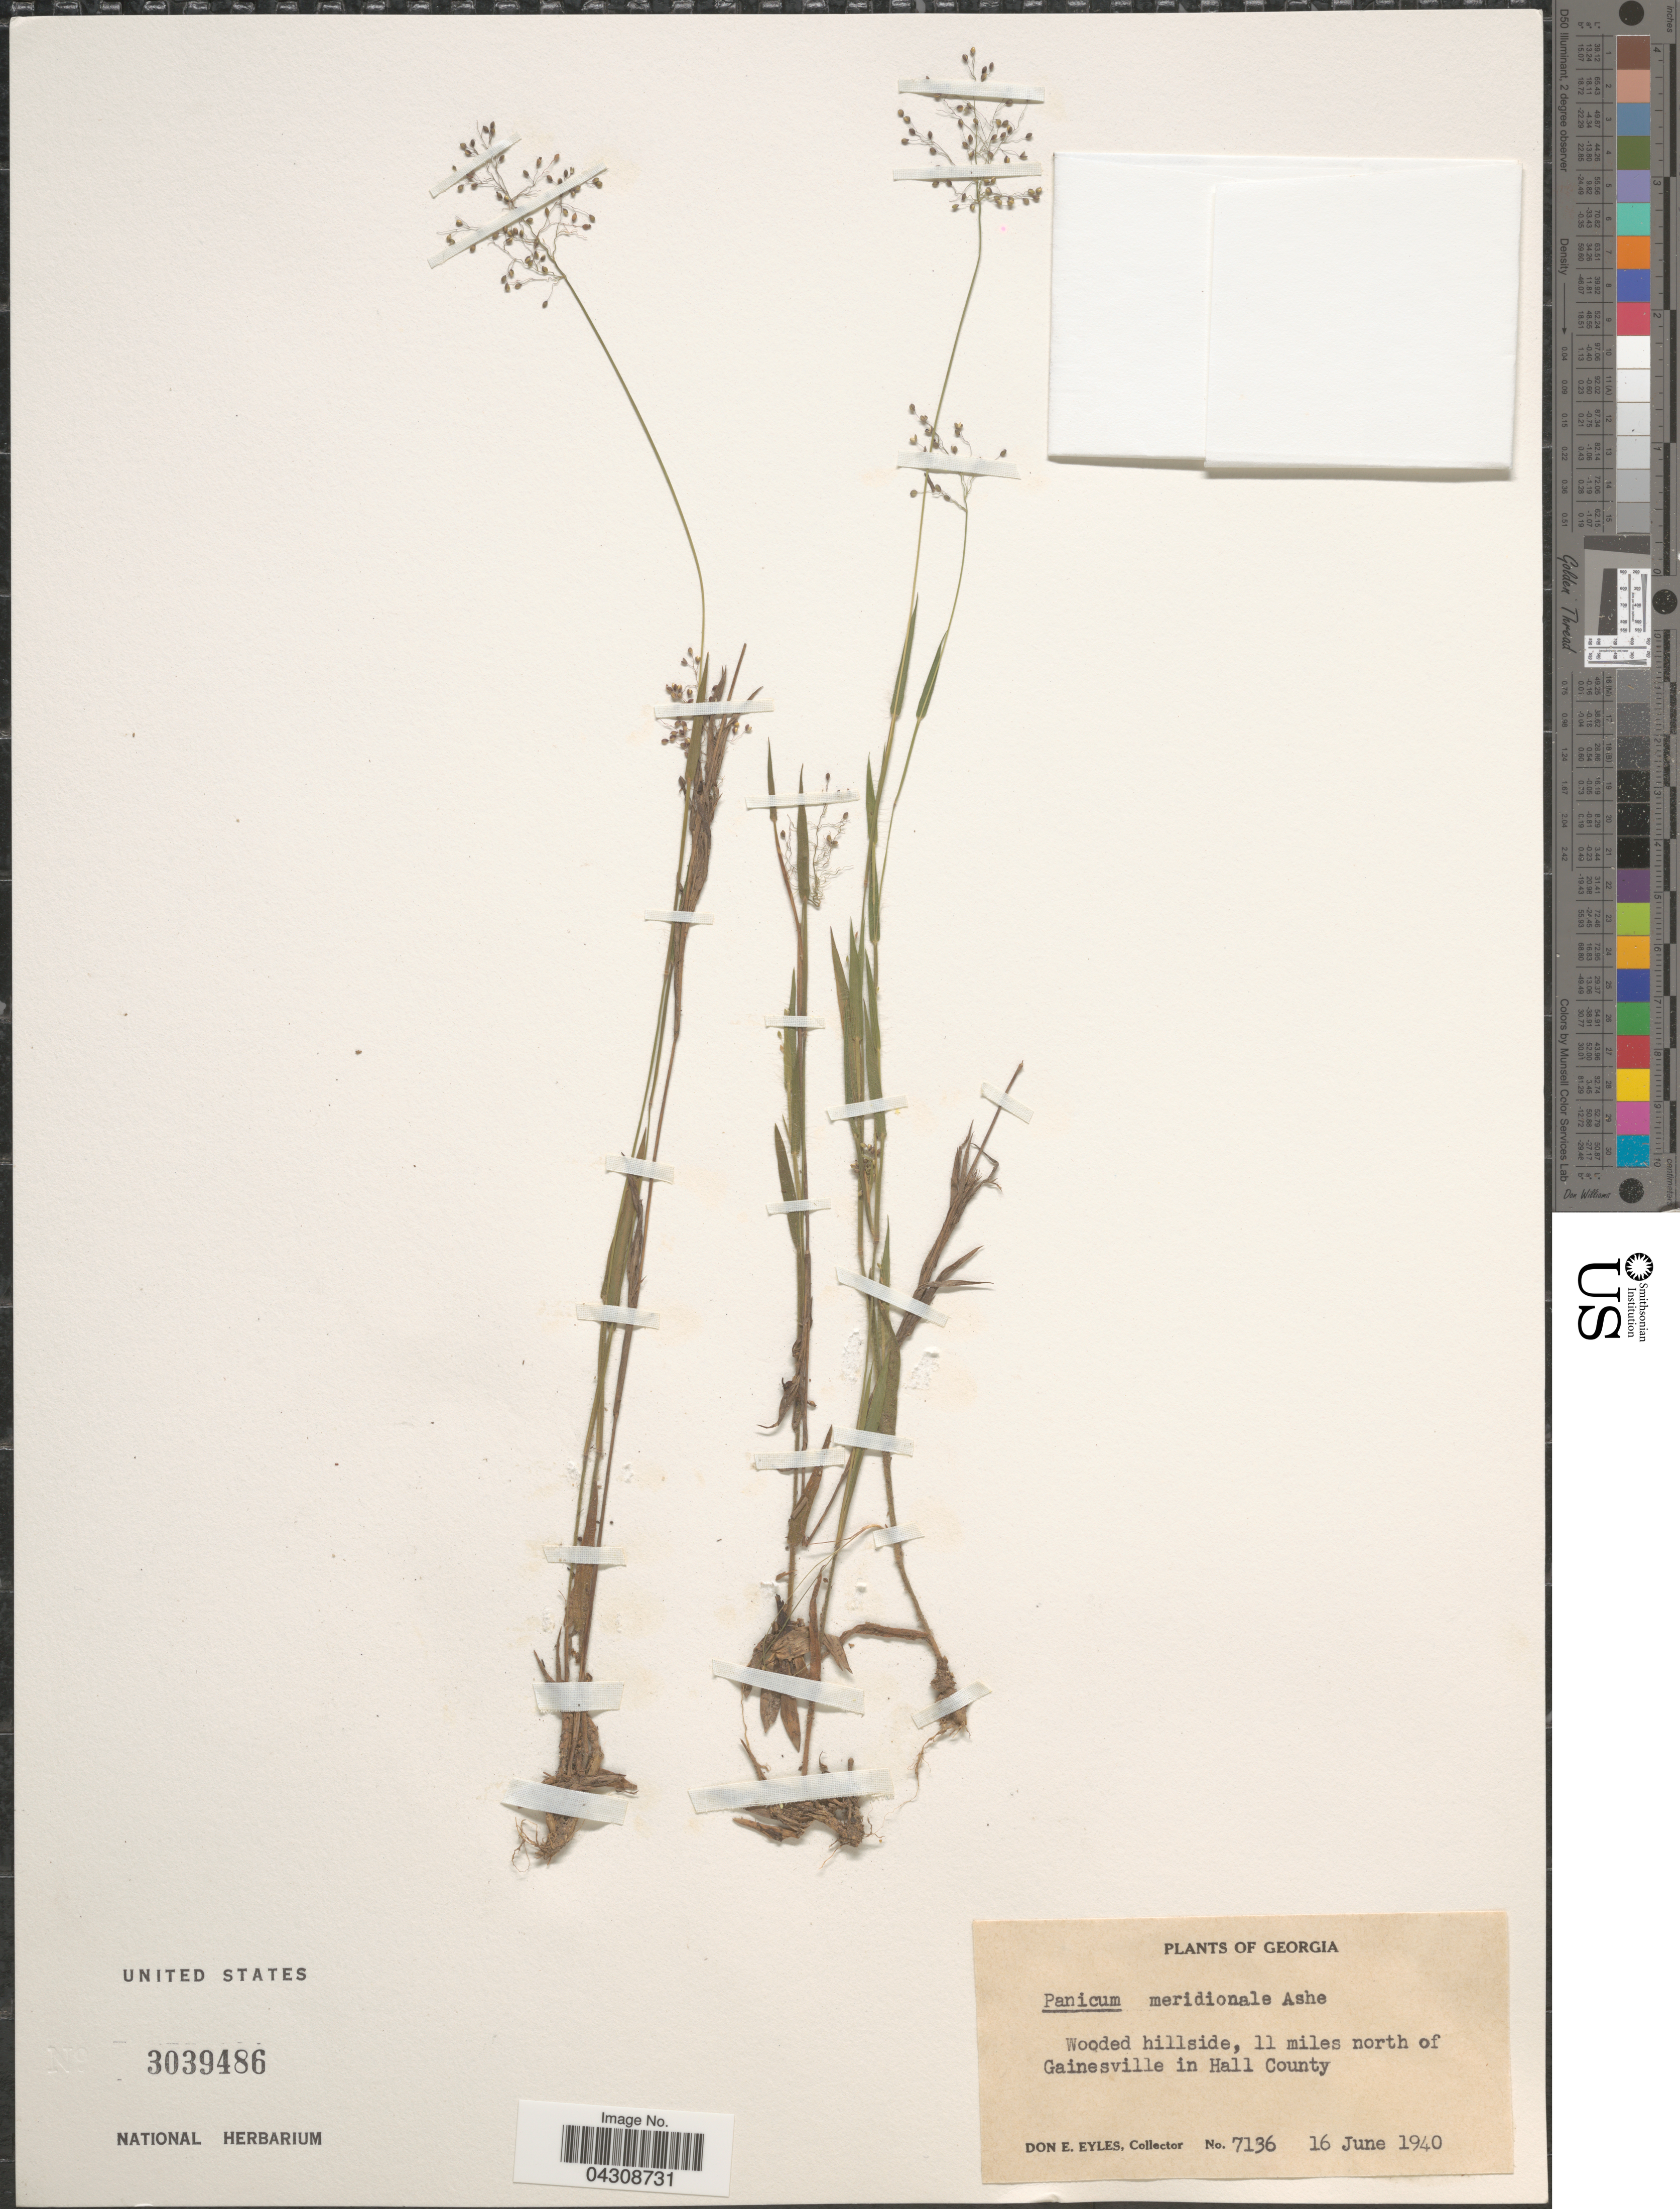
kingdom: Plantae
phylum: Tracheophyta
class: Liliopsida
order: Poales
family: Poaceae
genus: Dichanthelium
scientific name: Dichanthelium acuminatum var. acuminatum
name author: (Sw.) Gould & C.A. Clark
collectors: D. Eyles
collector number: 7136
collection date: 1940-06-16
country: United States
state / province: Georgia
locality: Wooded hillside, 11 miles north of Gainesville in Hall County.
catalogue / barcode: US 3039486